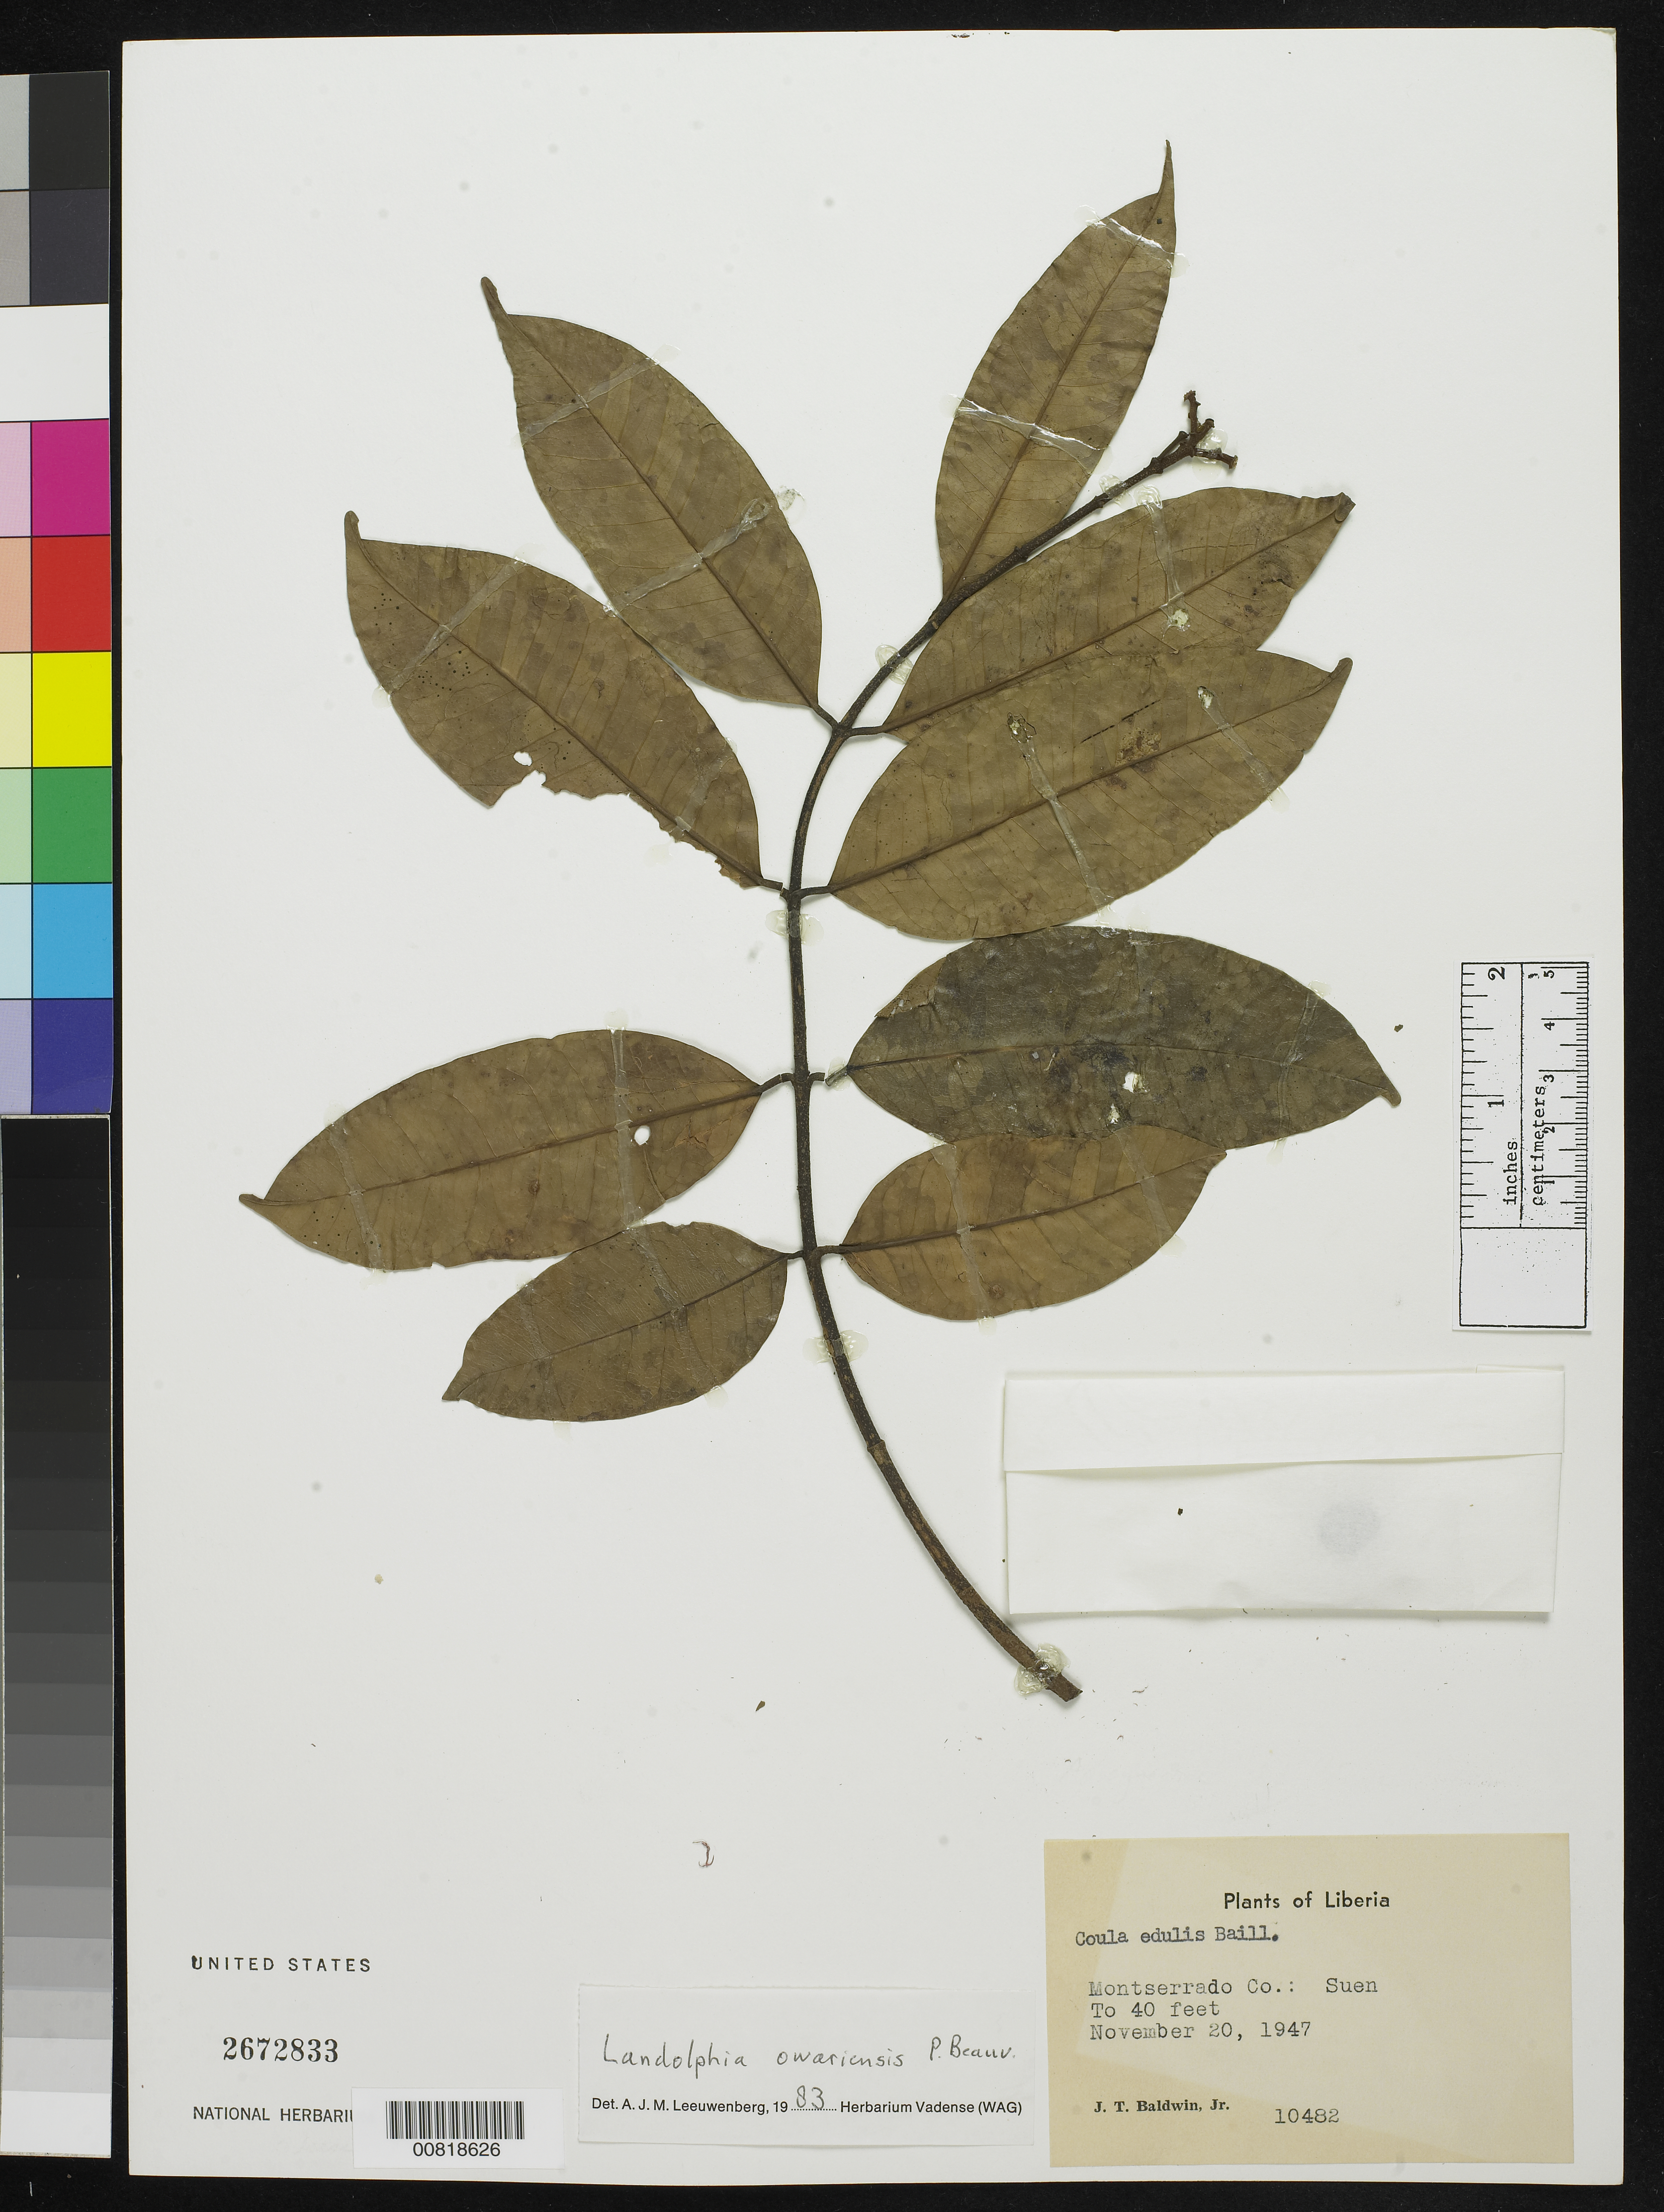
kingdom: Plantae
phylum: Tracheophyta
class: Magnoliopsida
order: Gentianales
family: Apocynaceae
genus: Landolphia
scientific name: Landolphia owariensis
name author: P. Beauv.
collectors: J. T. Baldwin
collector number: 10482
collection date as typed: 20 Nov 1947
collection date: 1947-11-20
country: Liberia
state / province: Montserrado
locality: Suen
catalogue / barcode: US 2672833